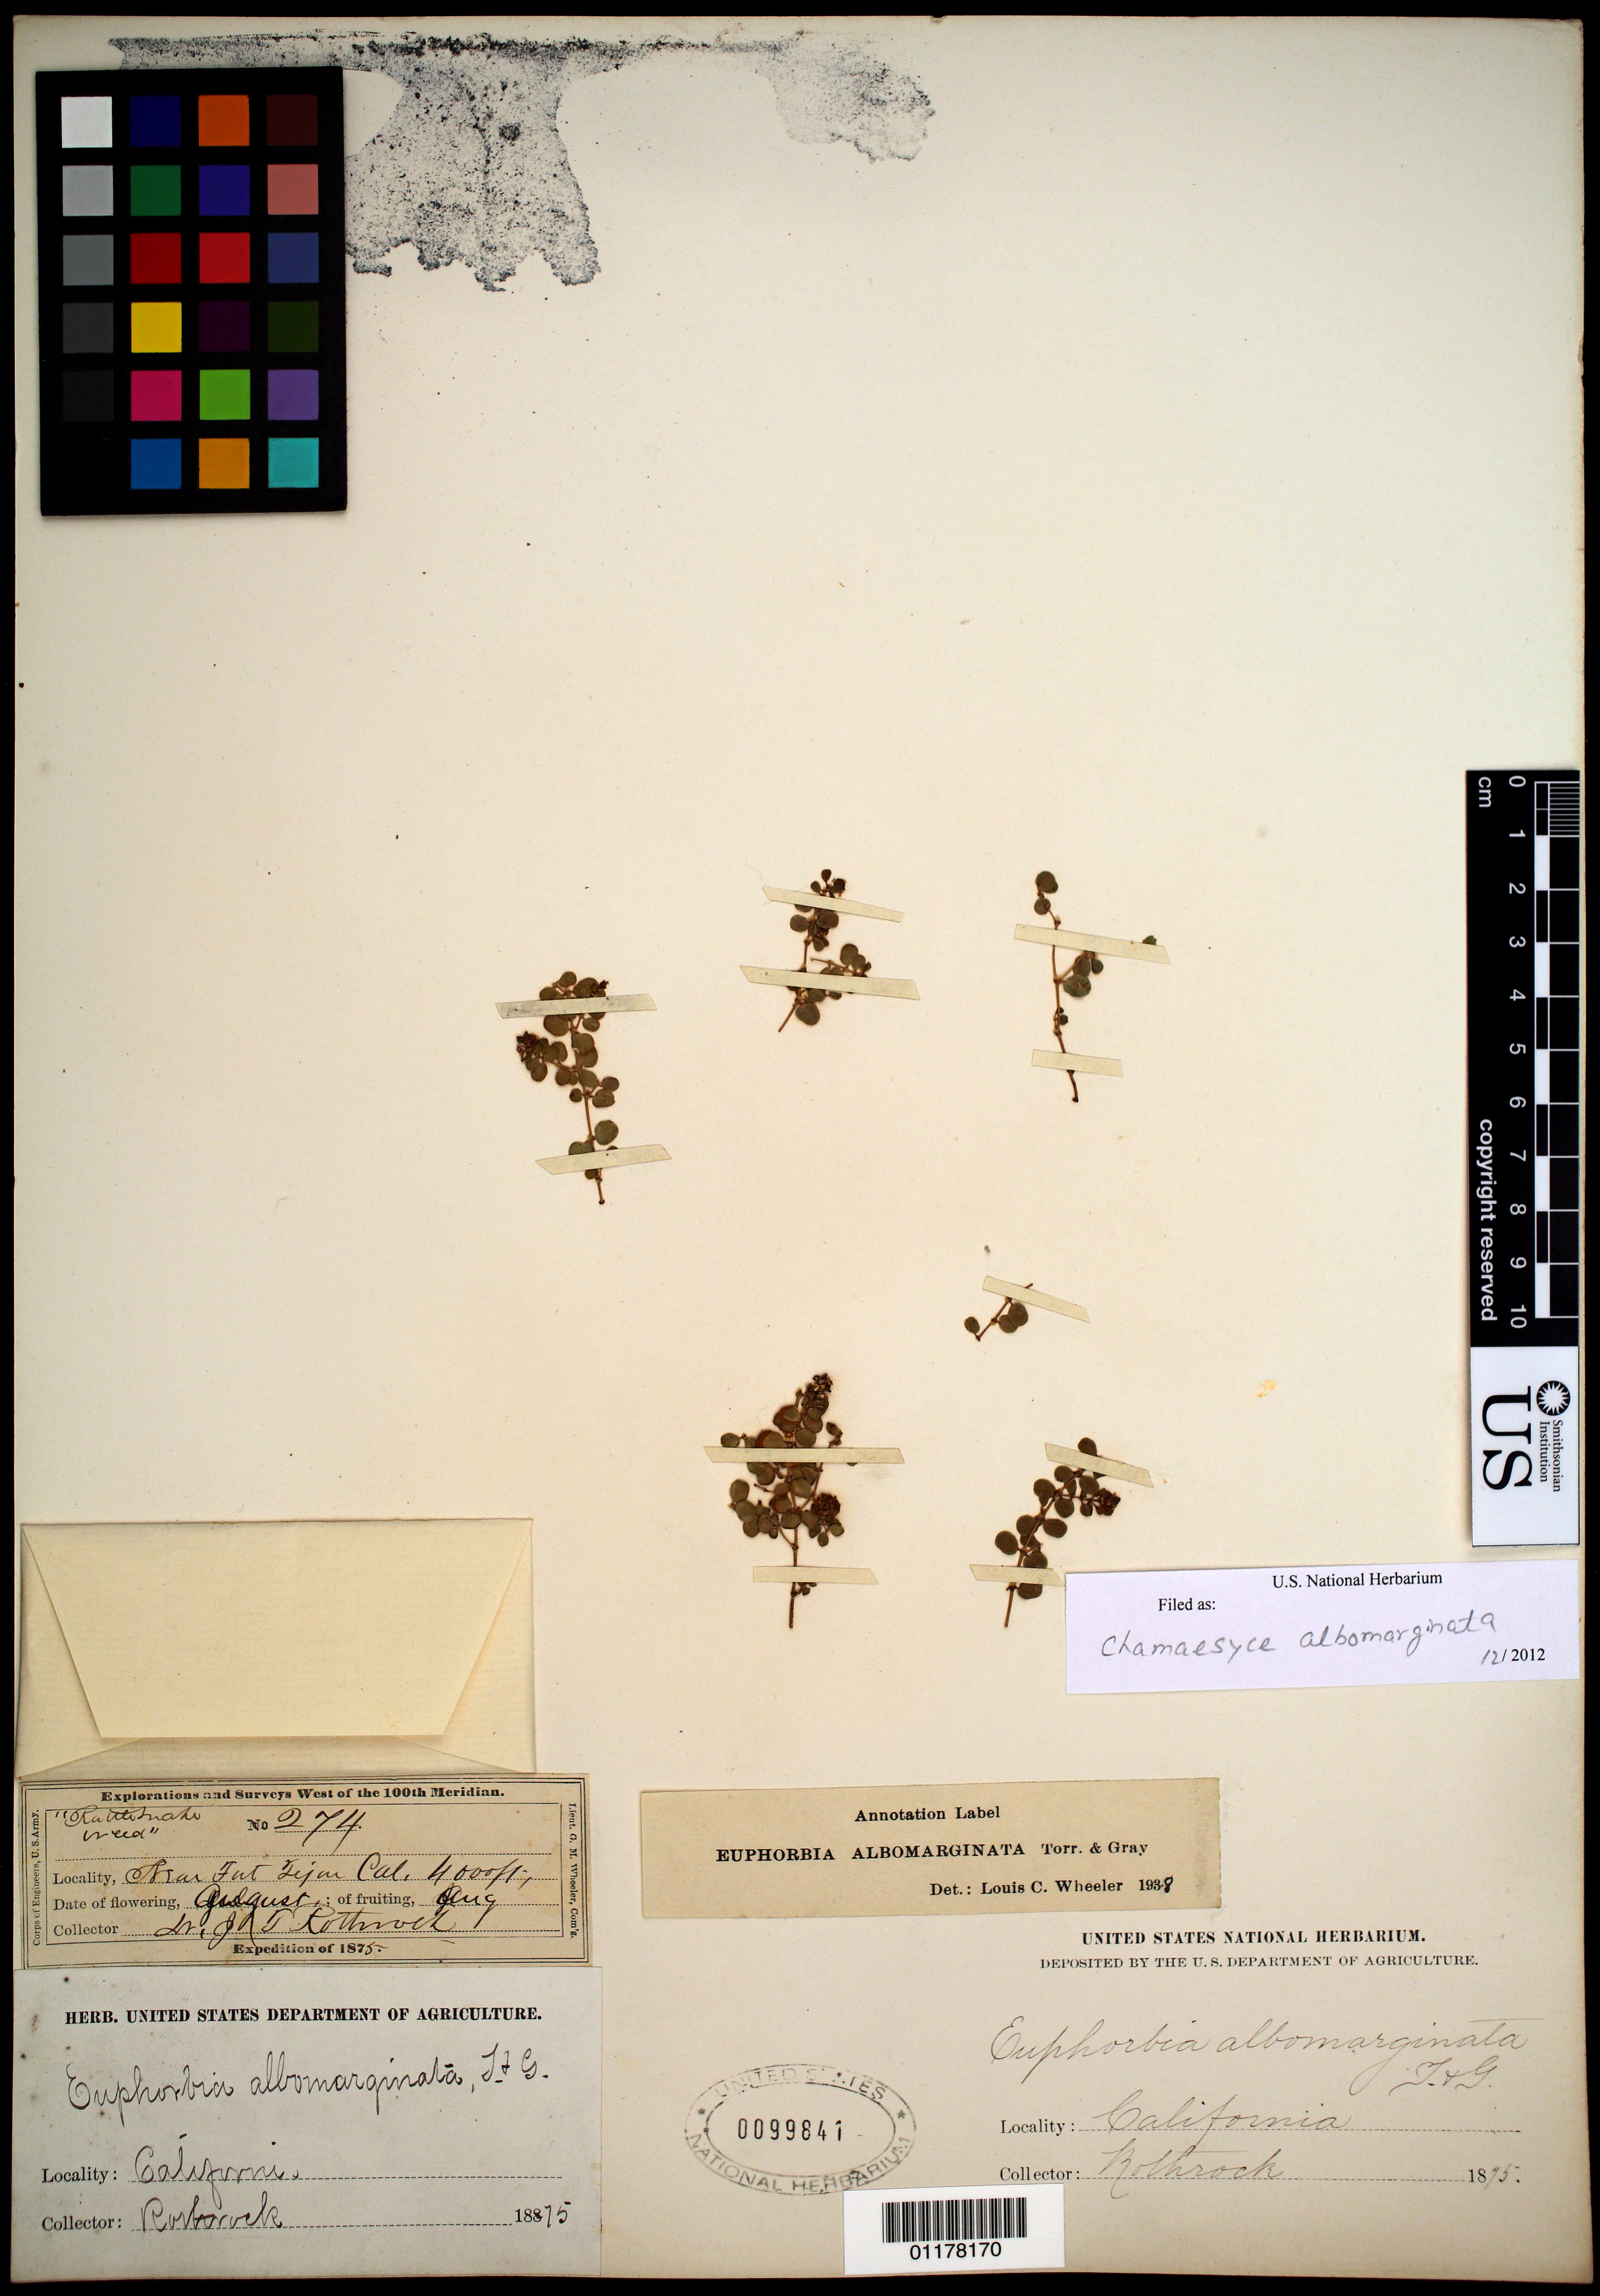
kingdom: Plantae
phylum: Tracheophyta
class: Magnoliopsida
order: Malpighiales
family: Euphorbiaceae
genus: Chamaesyce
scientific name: Chamaesyce albomarginata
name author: (Torr. & A. Gray) Small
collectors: J. T. Rothrock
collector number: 274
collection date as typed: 1875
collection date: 1875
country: United States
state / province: California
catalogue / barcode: US 99841